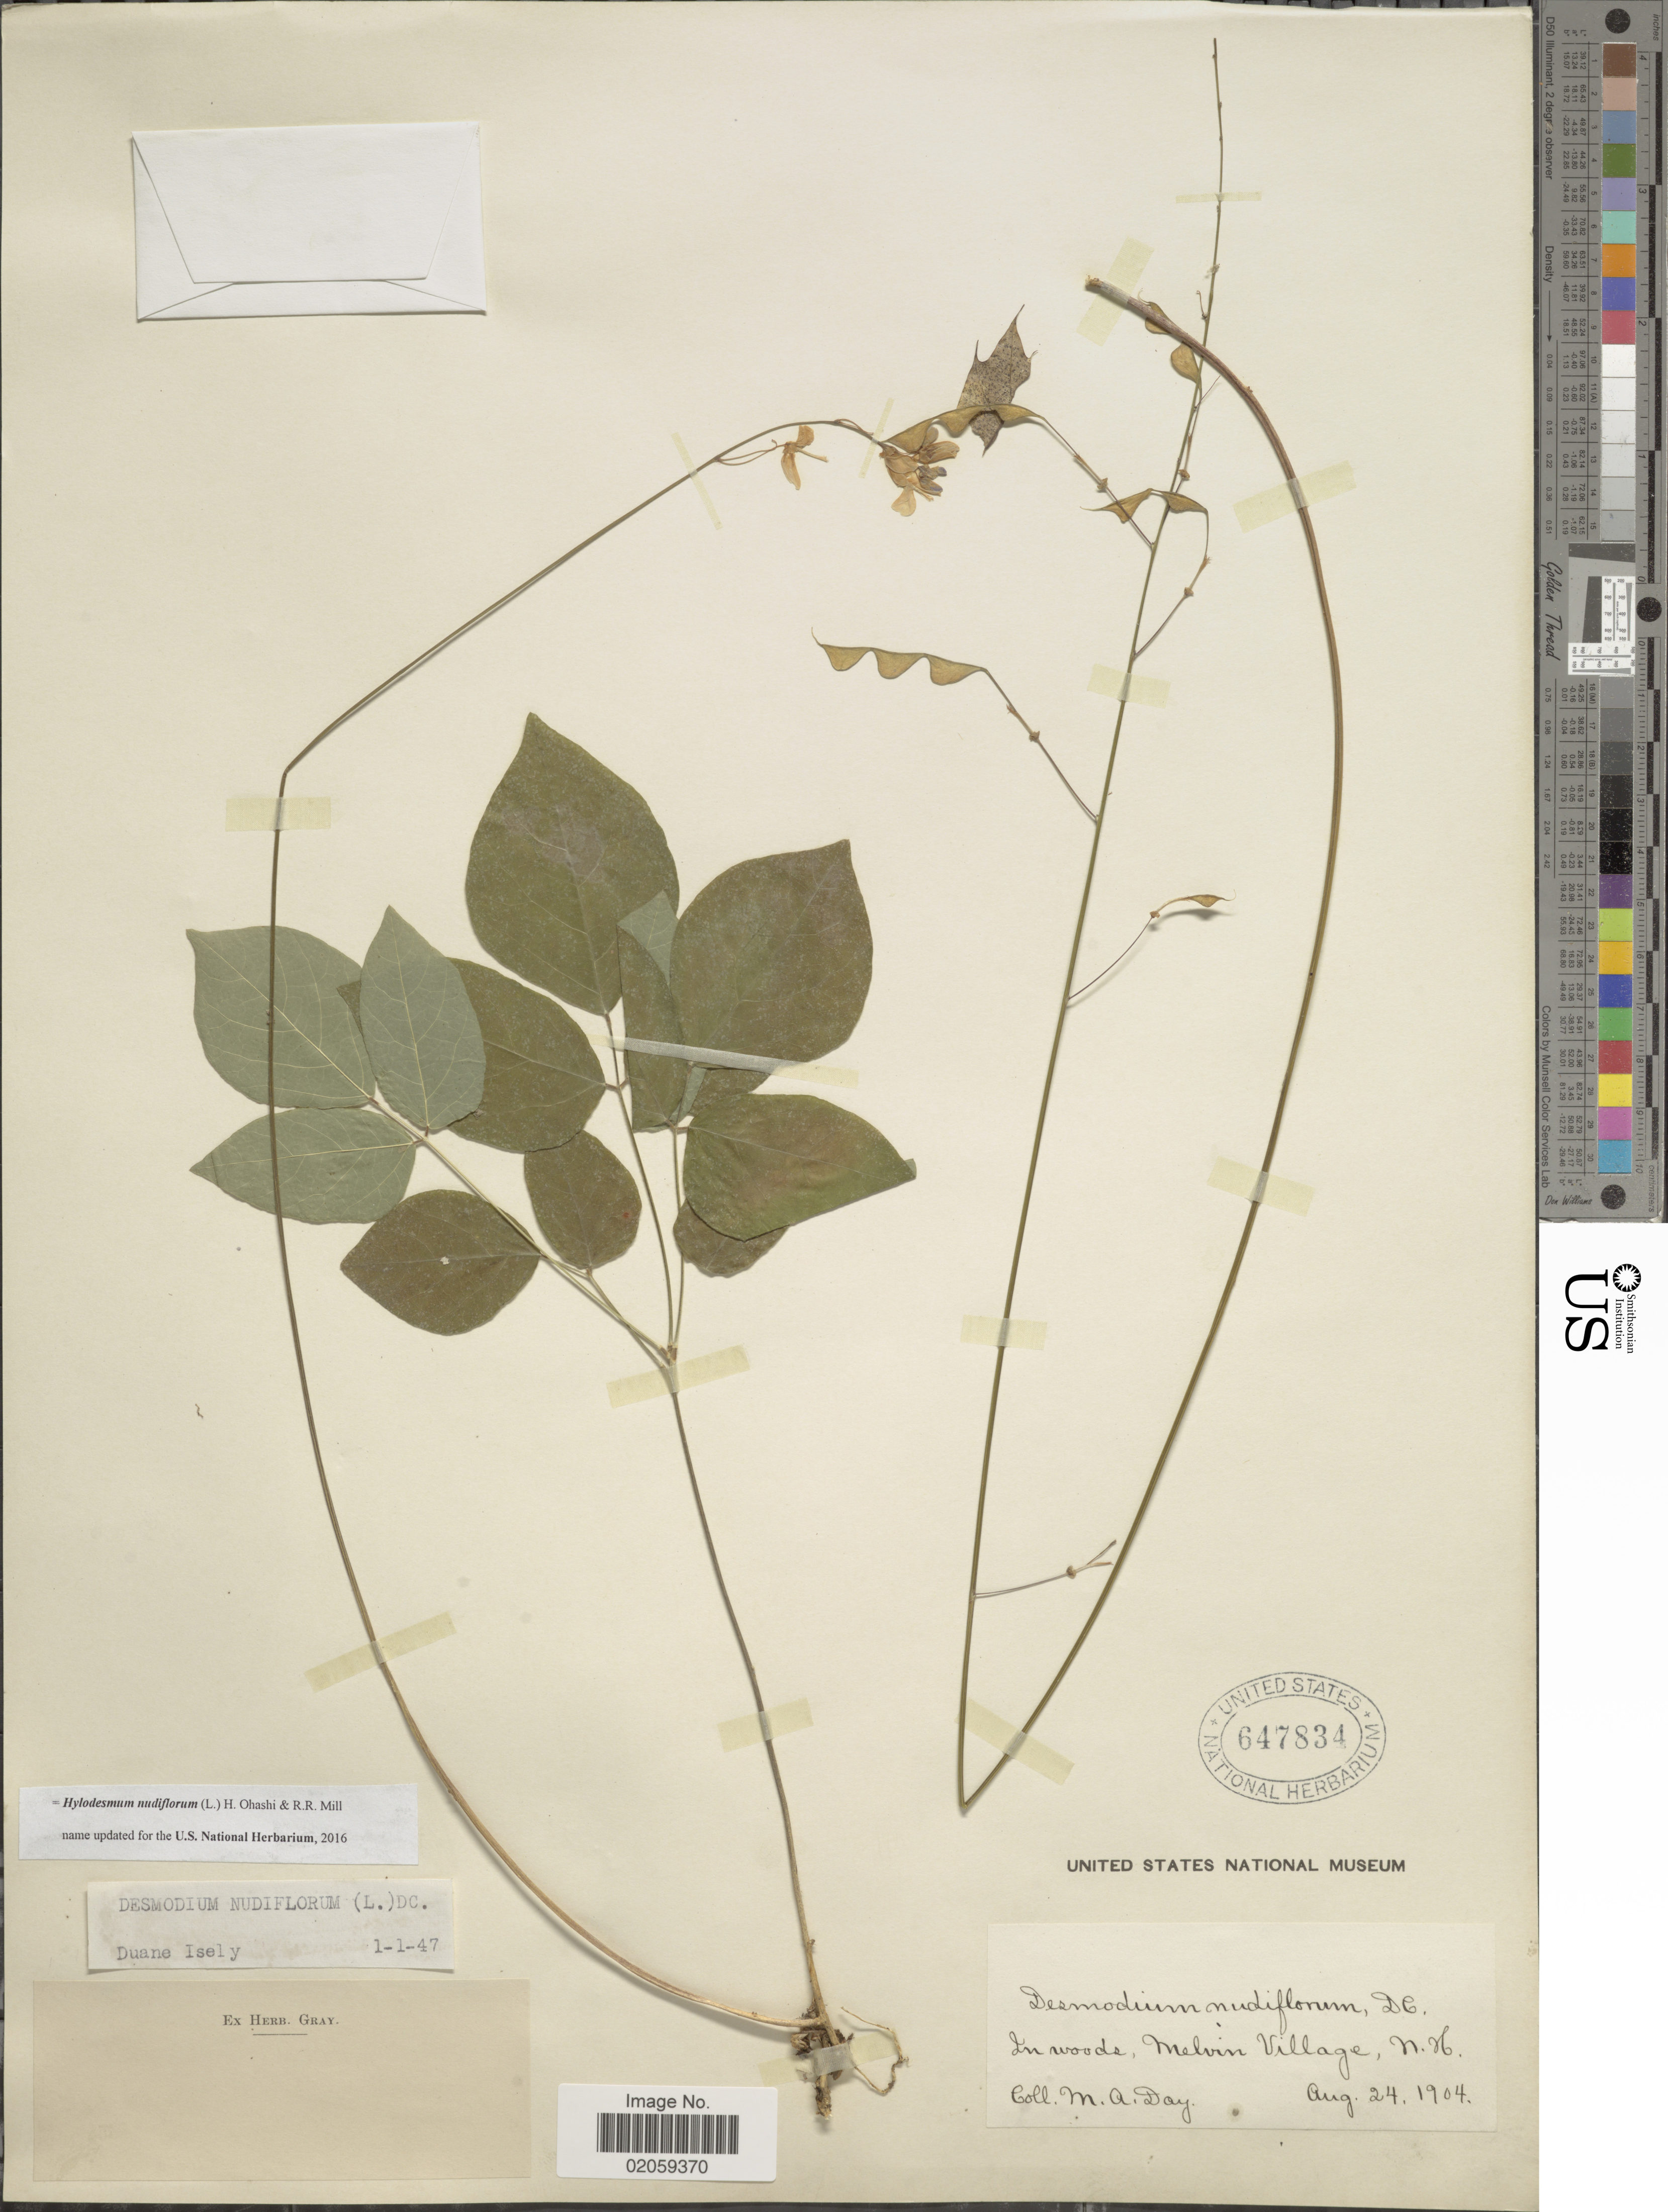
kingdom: Plantae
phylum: Tracheophyta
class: Magnoliopsida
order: Fabales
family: Fabaceae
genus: Hylodesmum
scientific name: Hylodesmum nudiflorum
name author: (L.) H. Ohashi & R.R. Mill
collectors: M. Day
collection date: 1904-08-24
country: United States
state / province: New Hampshire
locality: Melvin Village, N.H.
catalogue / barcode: US 647834